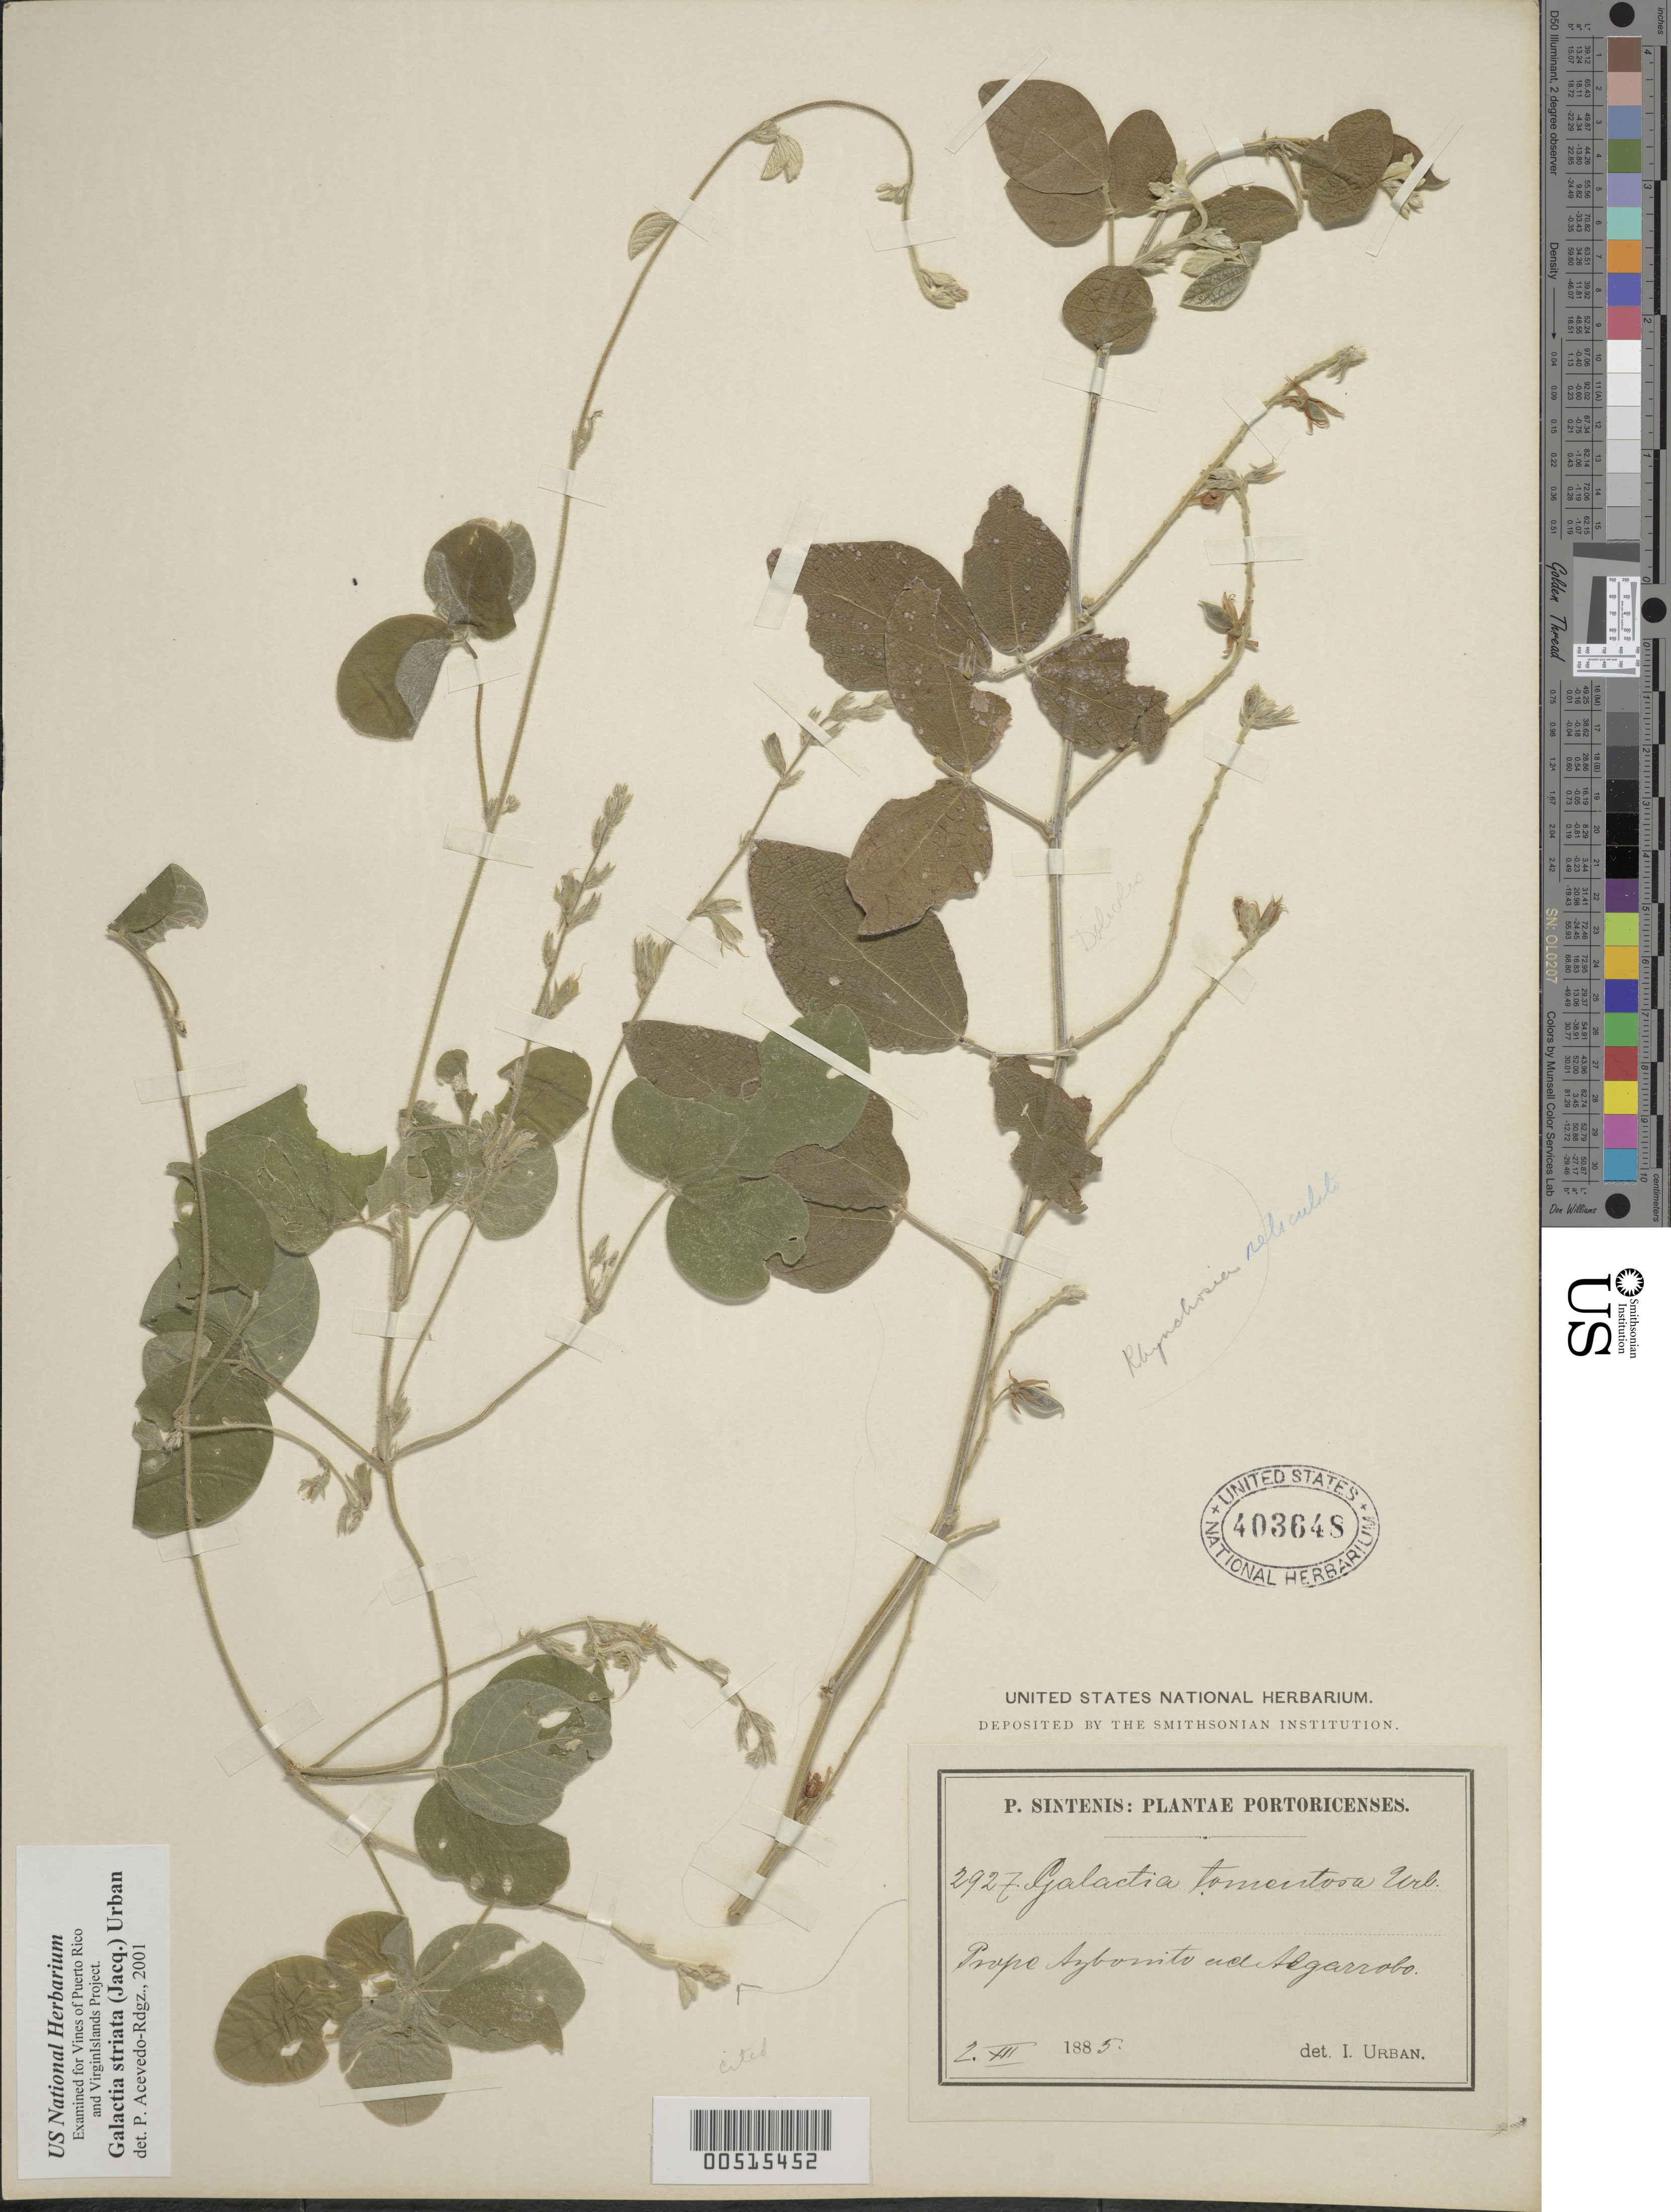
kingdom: Plantae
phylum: Tracheophyta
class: Magnoliopsida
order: Fabales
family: Fabaceae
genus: Galactia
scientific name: Galactia striata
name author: (Jacq.) Urb.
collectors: P. Sintenis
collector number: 2927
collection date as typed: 02 Dec 1885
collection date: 1885-12-02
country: Puerto Rico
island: Greater Antilles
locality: Prope Aibonito ad Algarrobo.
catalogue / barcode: US 403648